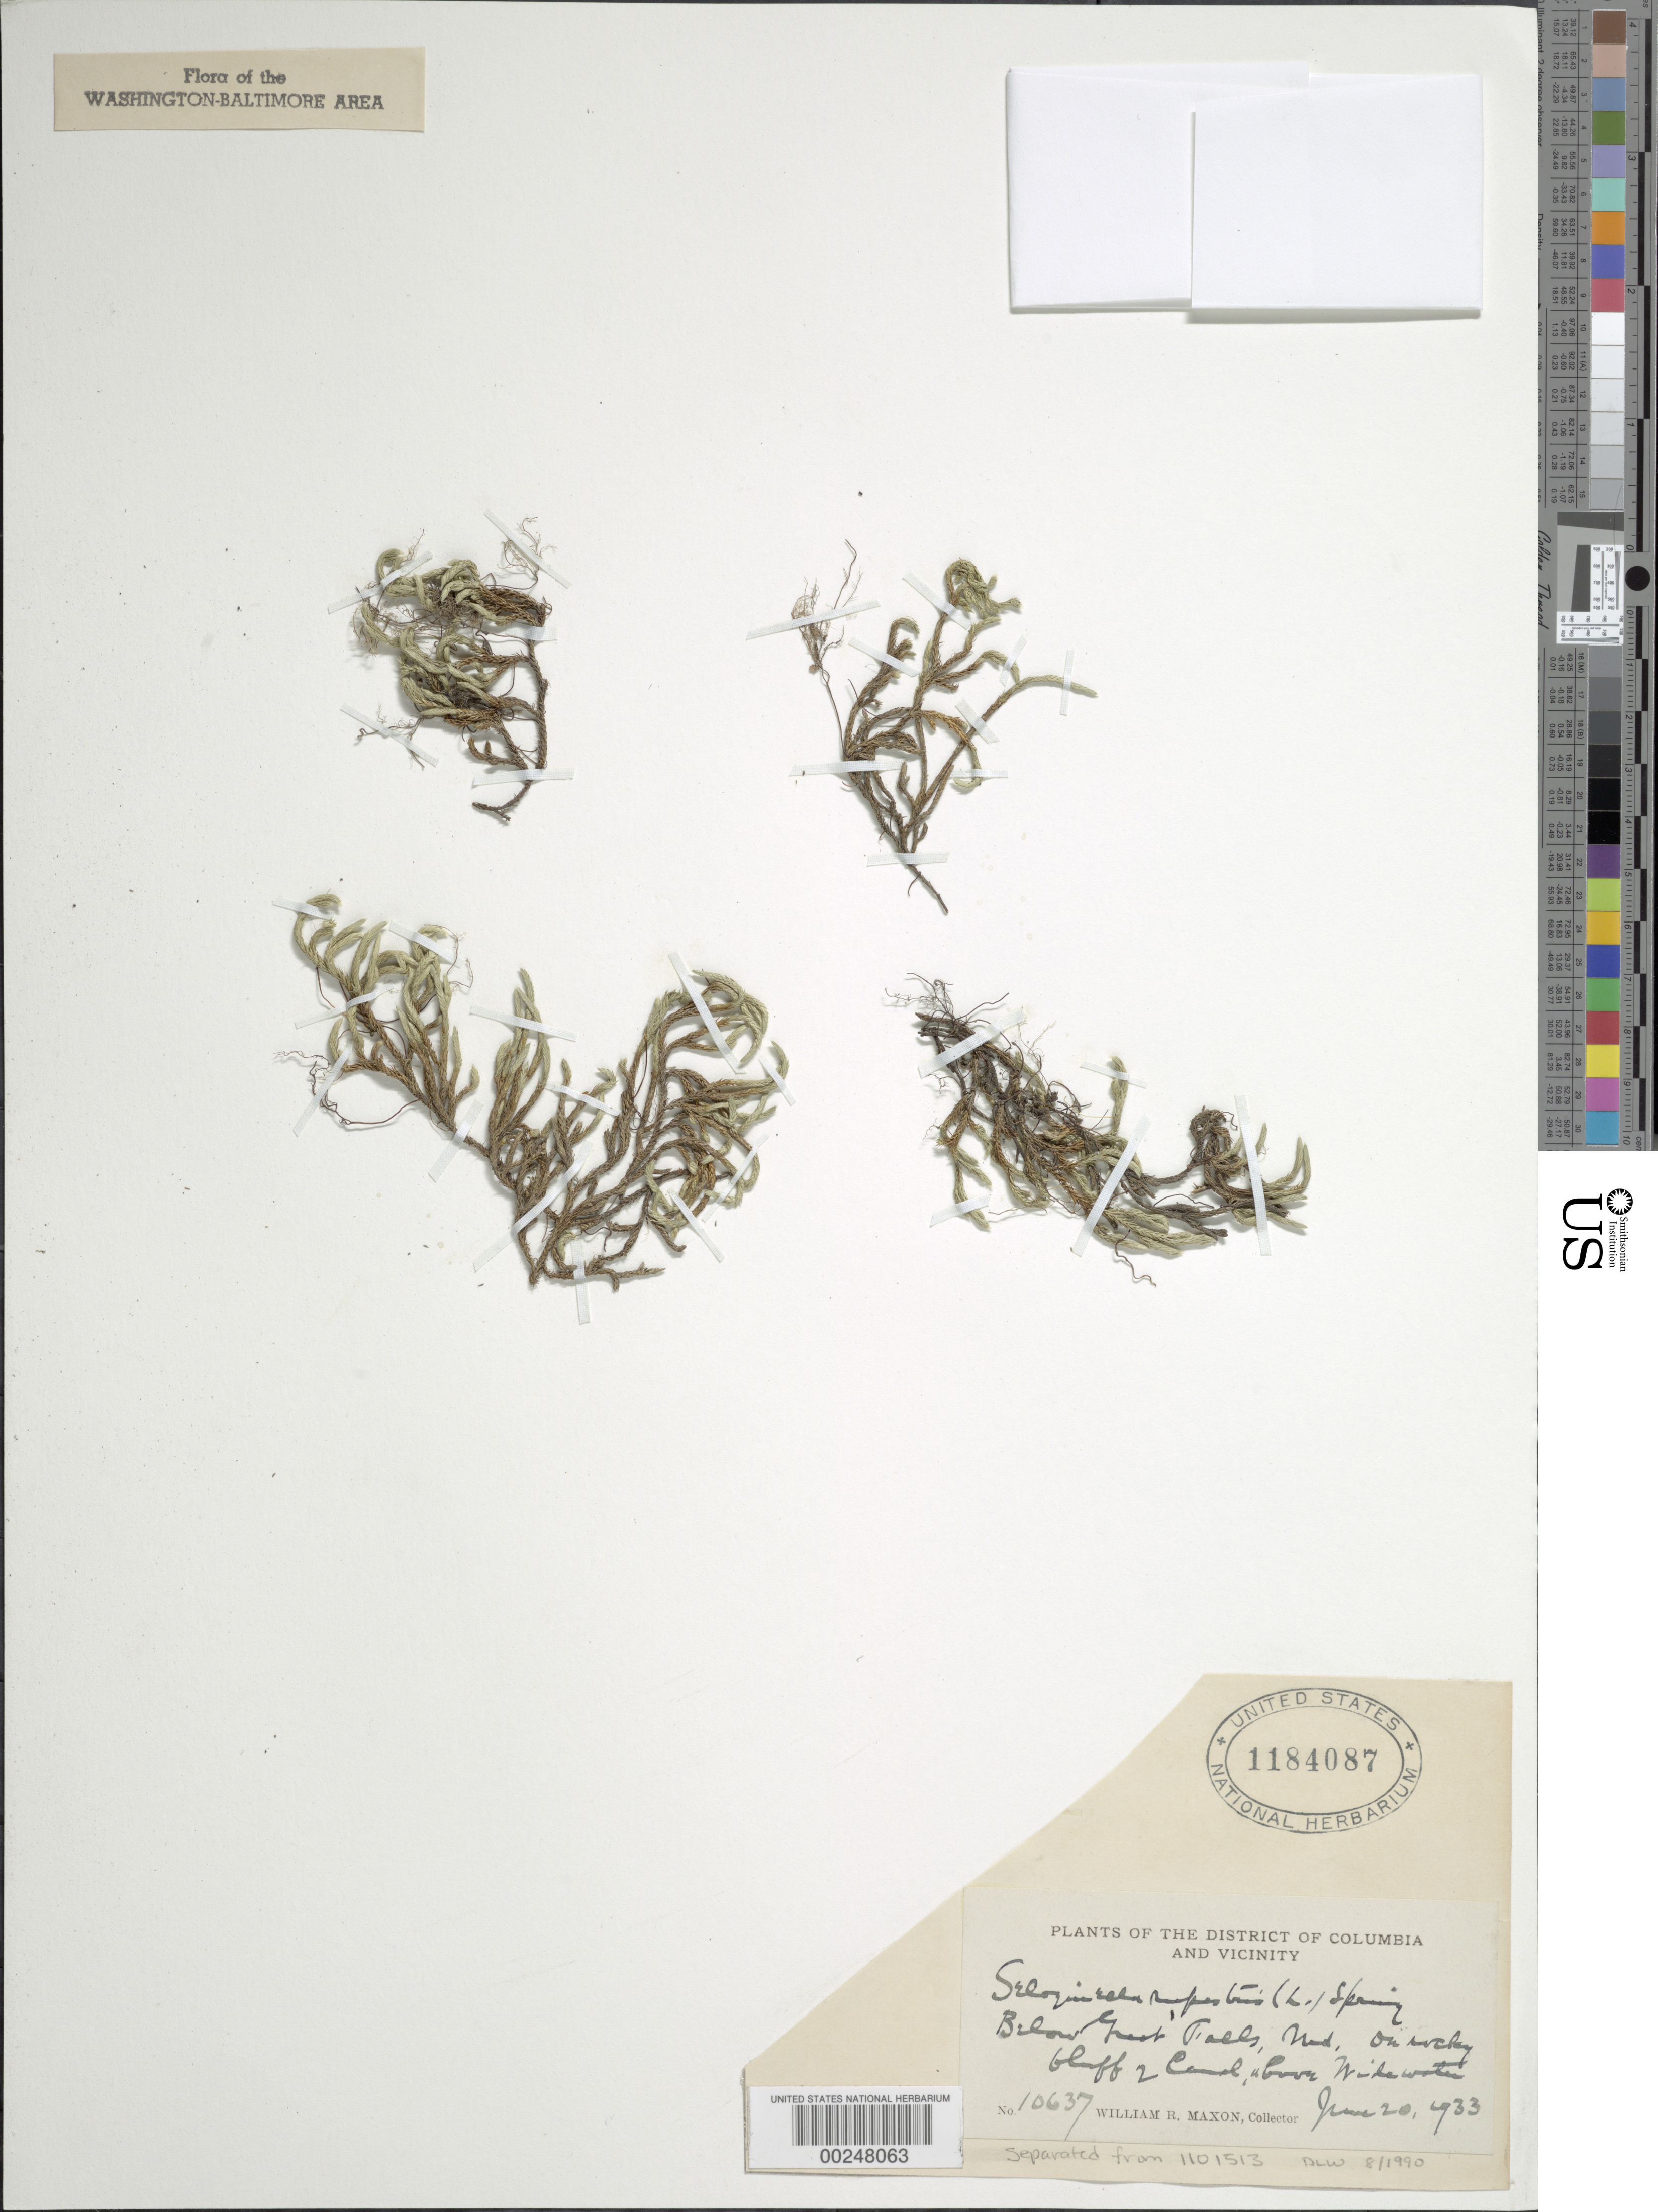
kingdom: Plantae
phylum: Tracheophyta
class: Lycopodiopsida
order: Selaginellales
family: Selaginellaceae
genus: Selaginella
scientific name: Selaginella rupestris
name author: (L.) Spring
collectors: W. R. Maxon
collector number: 10637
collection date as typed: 20 Jun 1933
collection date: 1933-06-20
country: United States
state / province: Maryland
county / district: Montgomery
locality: Below Great Falls C. & O. Canal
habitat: On rocky bluff of canal above wide water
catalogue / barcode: US 1184087